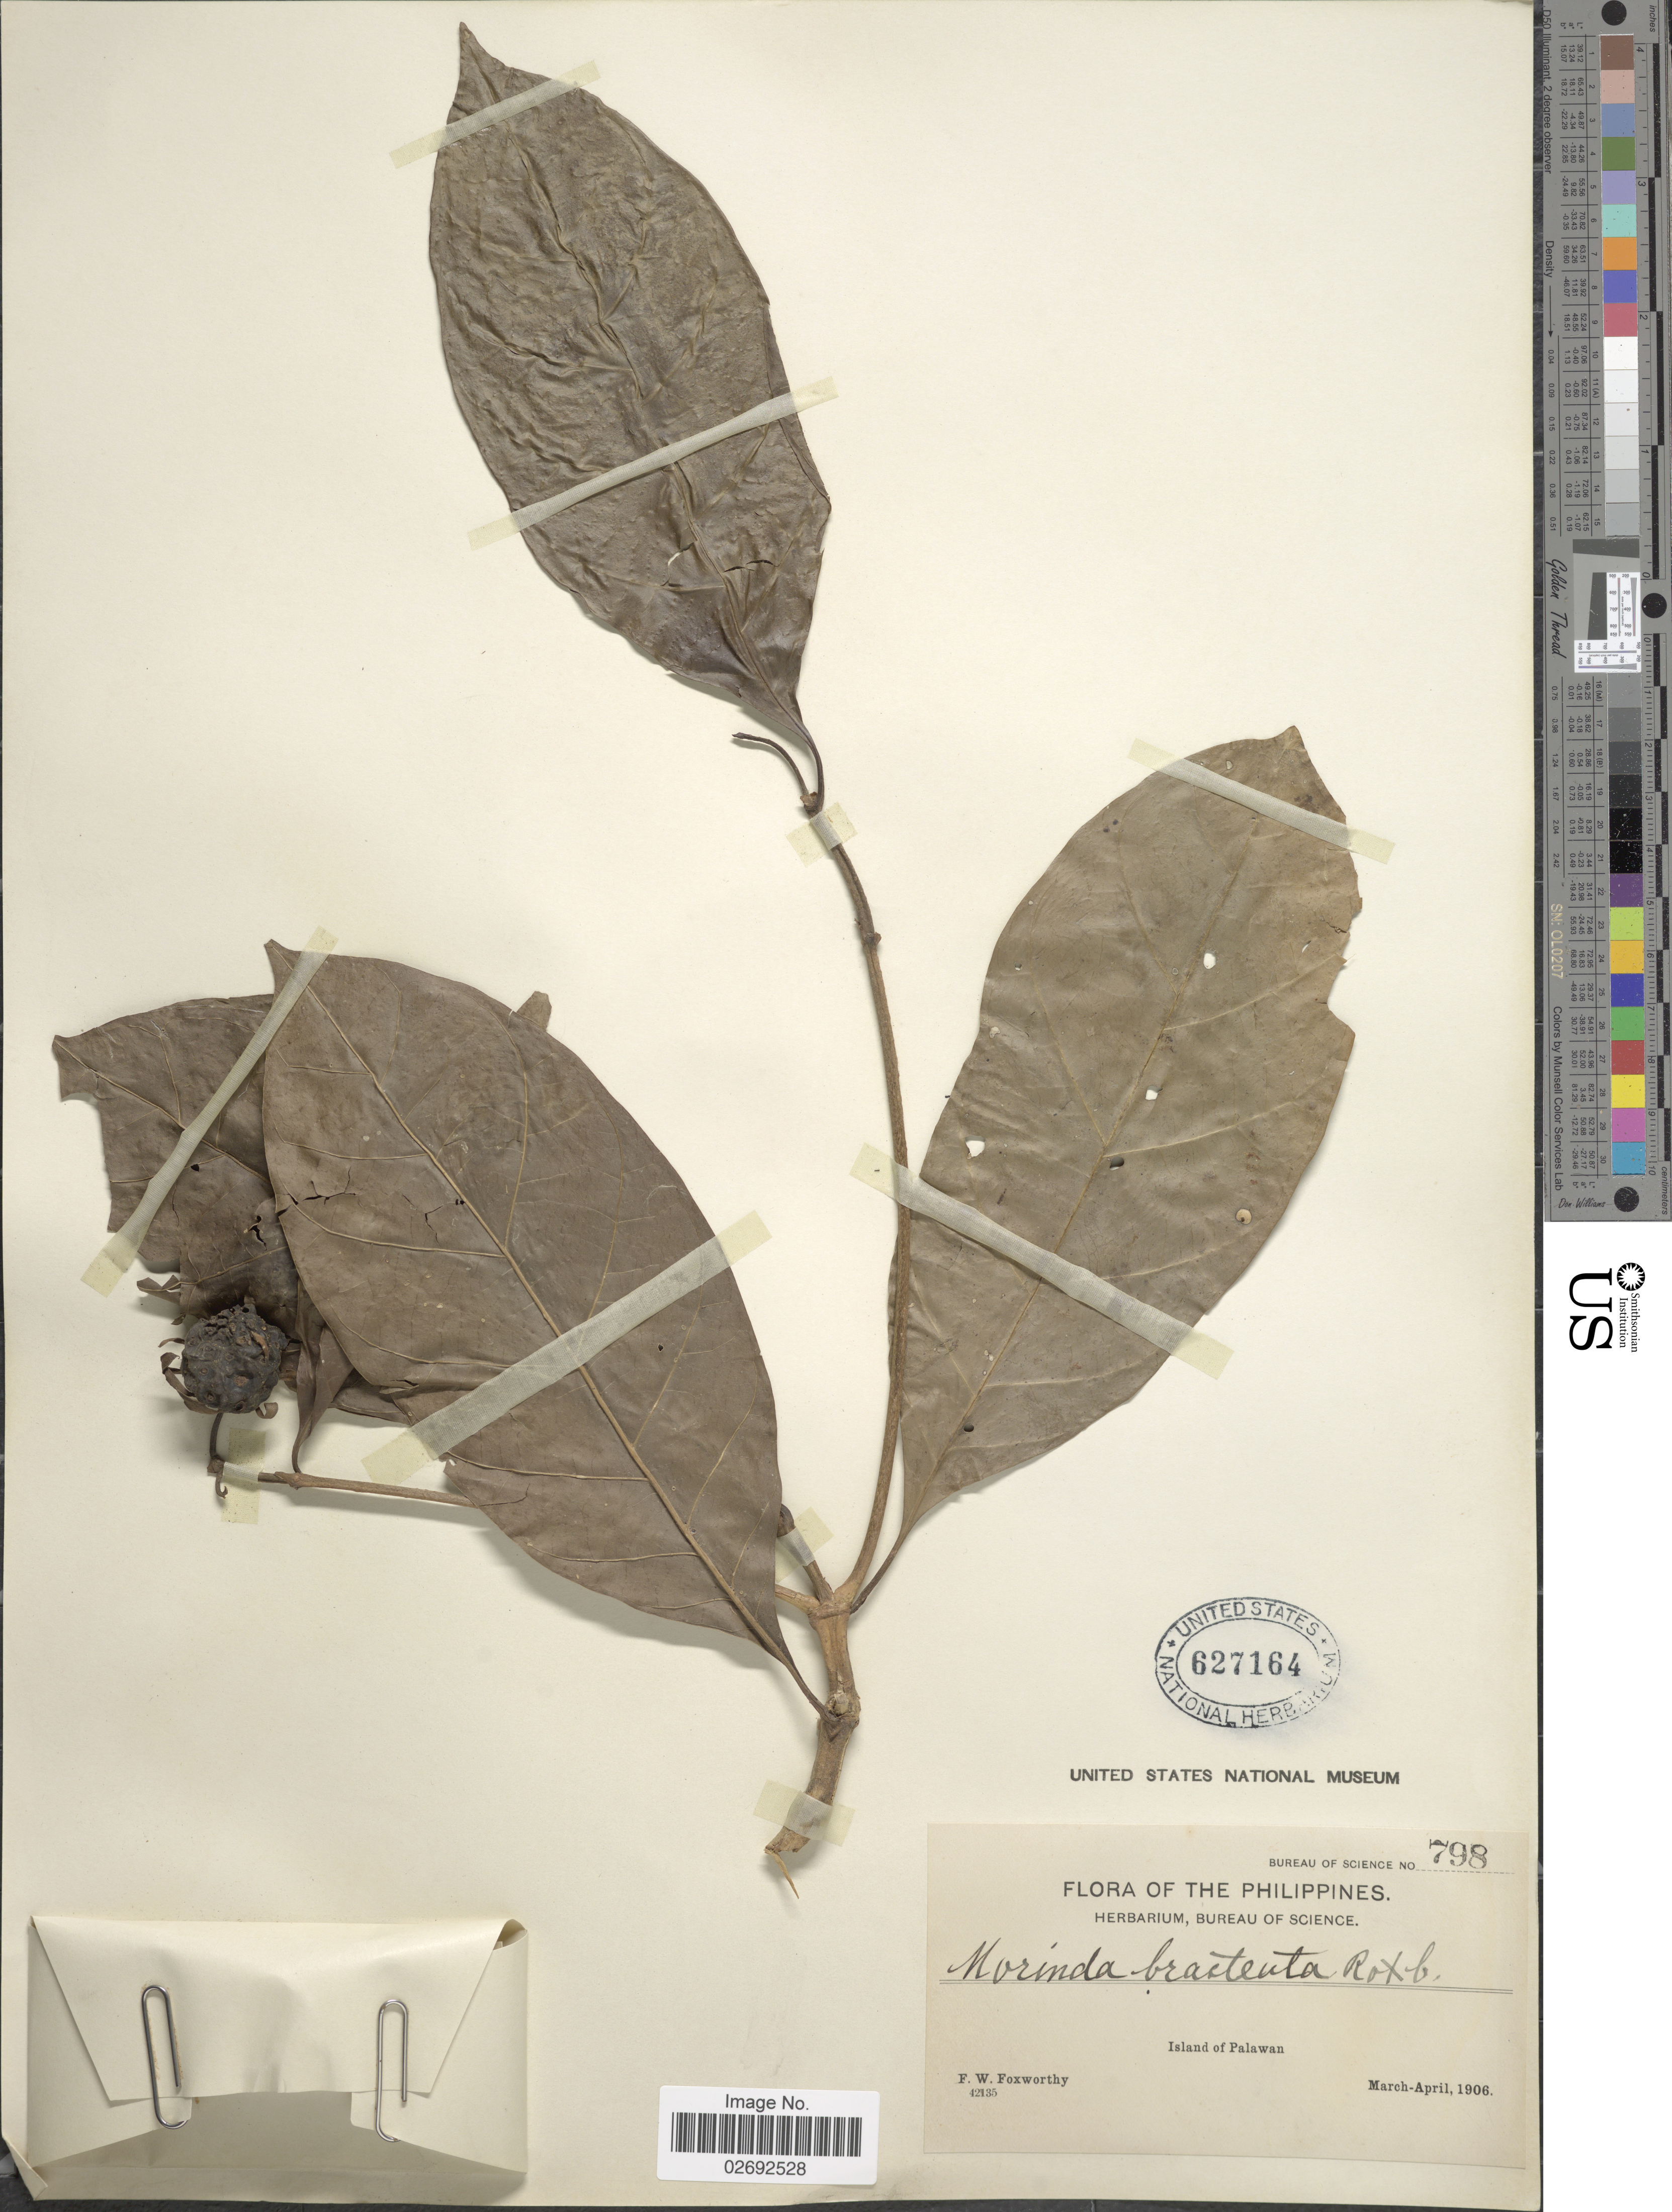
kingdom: Plantae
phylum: Tracheophyta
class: Magnoliopsida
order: Gentianales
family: Rubiaceae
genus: Morinda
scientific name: Morinda bracteata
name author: Roxb.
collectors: F. W. Foxworthy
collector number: Bureau of Science 798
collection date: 1906-03/1906-04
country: Philippines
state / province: Mimaropa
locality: Island of Palawan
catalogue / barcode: US 627164